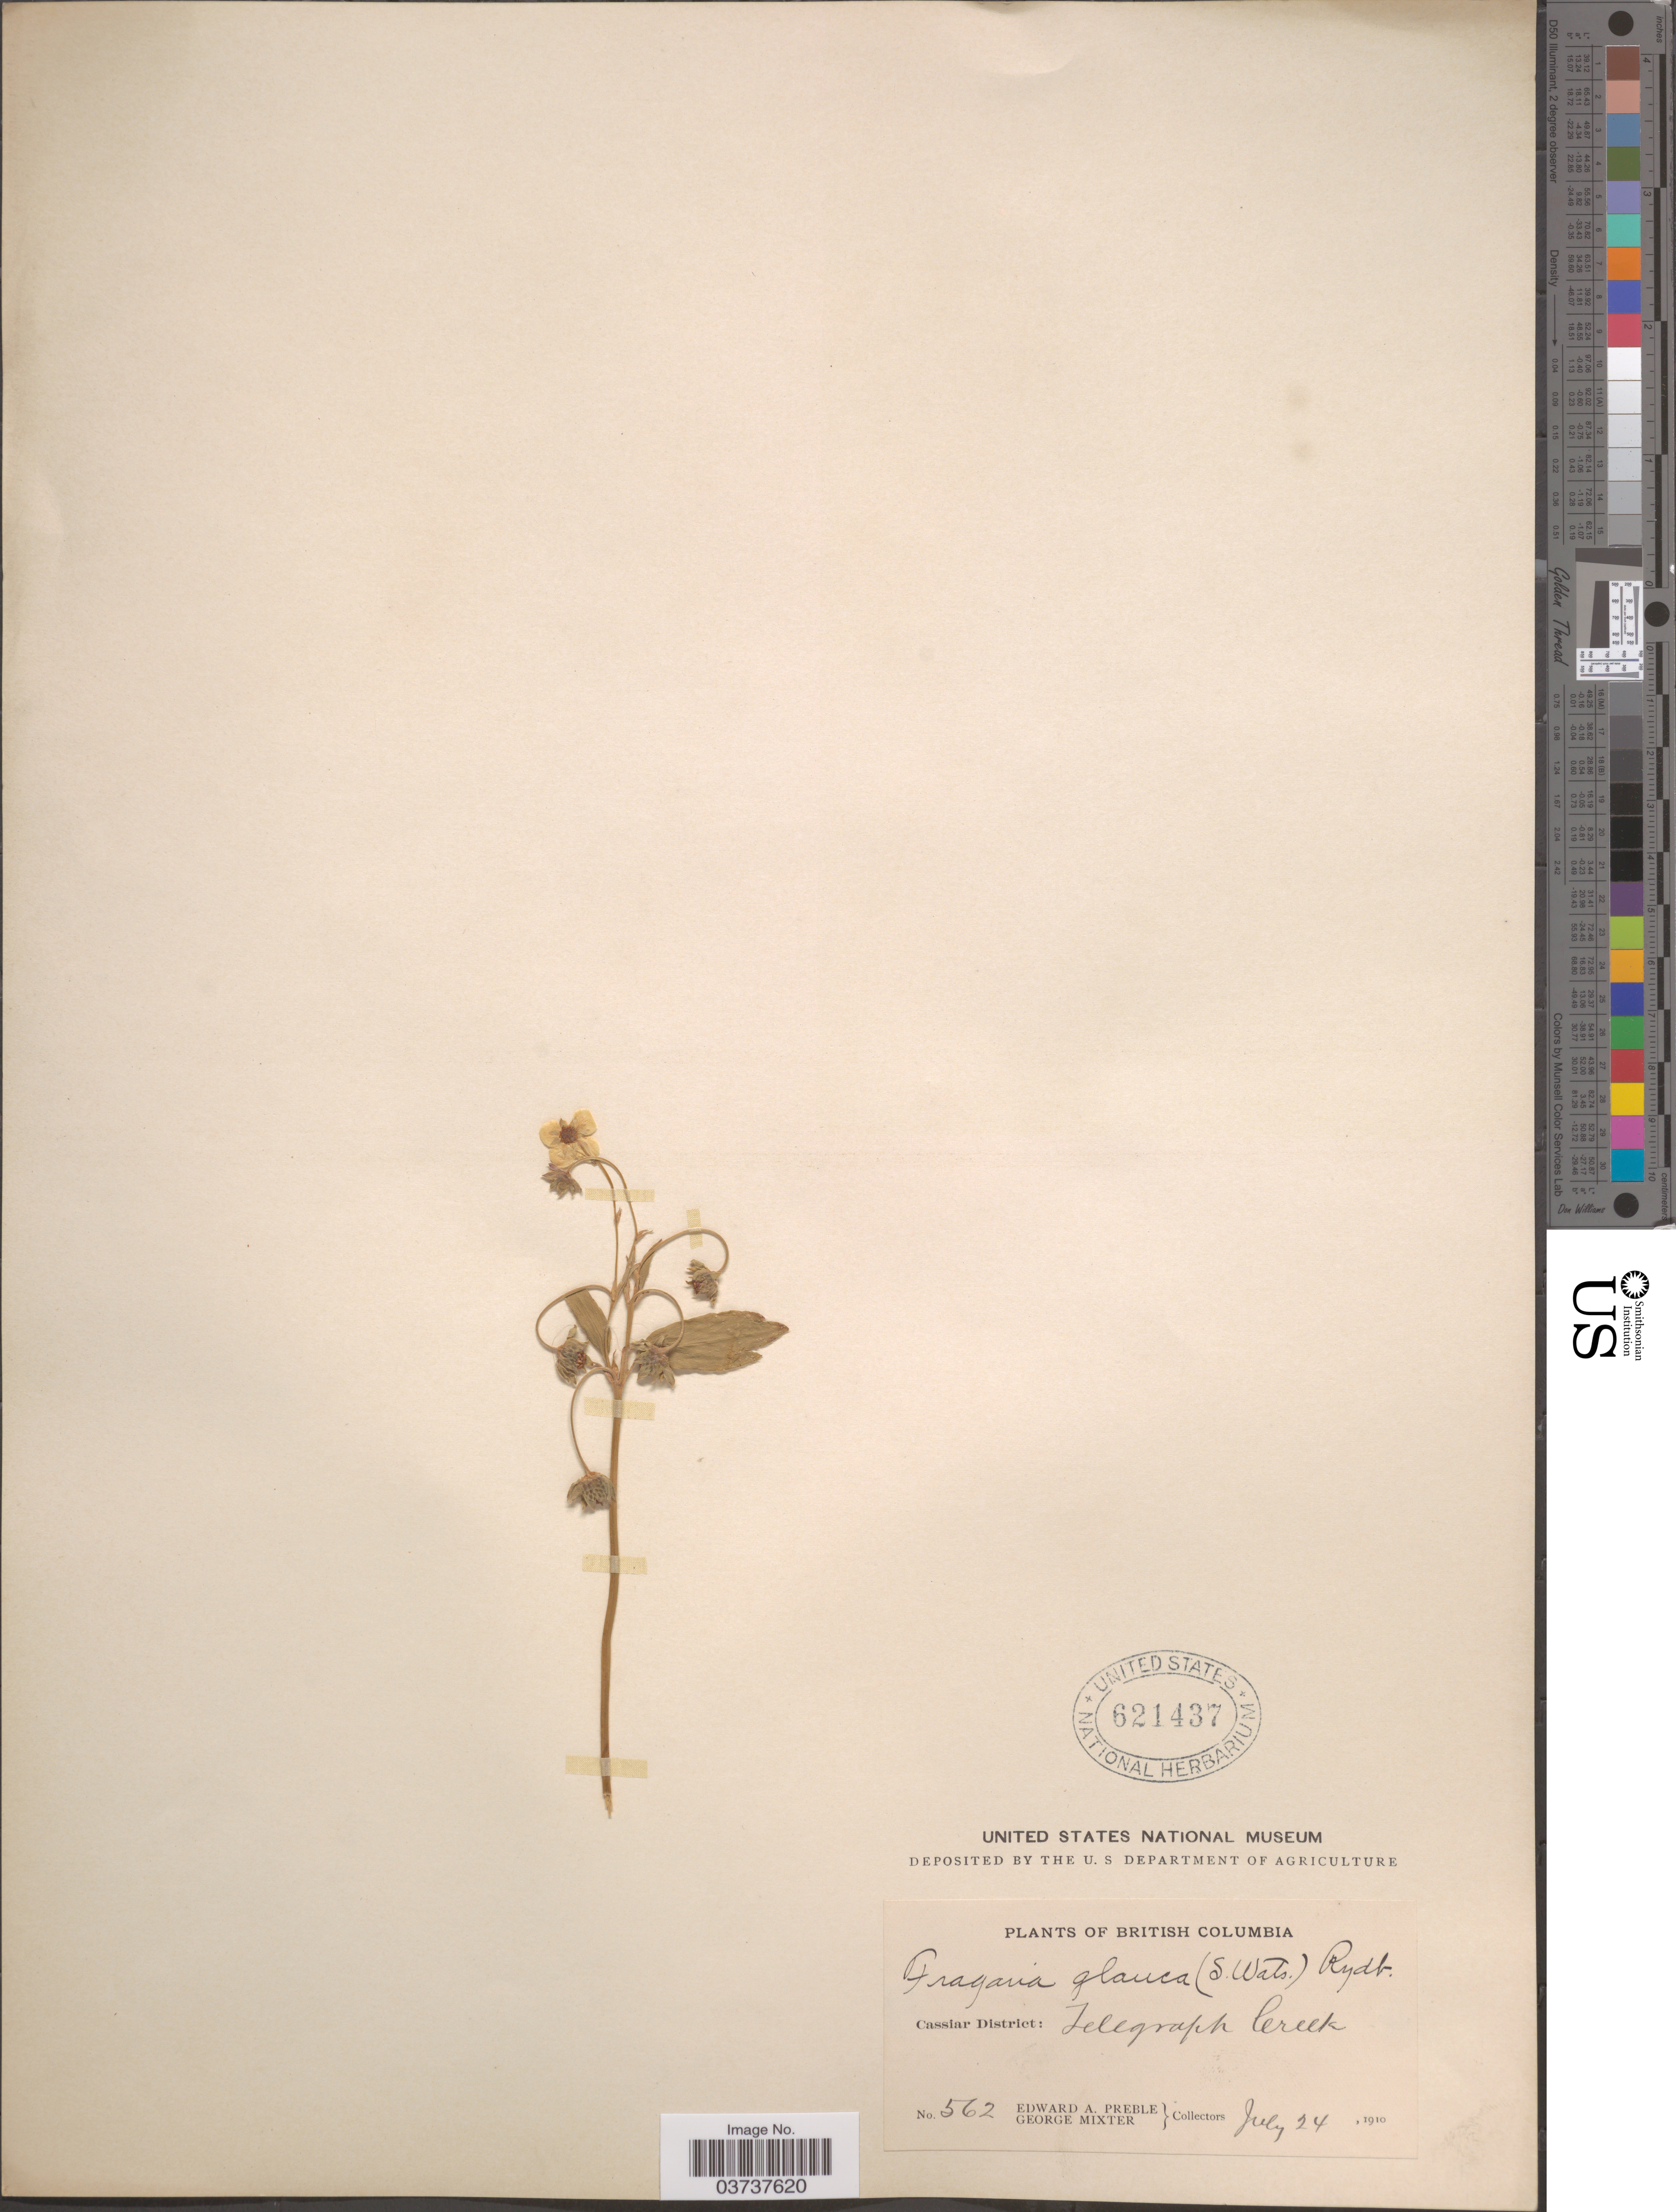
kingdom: Plantae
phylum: Tracheophyta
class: Magnoliopsida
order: Rosales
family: Rosaceae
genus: Fragaria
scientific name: Fragaria virginiana subsp. glauca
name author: (S. Watson) Staudt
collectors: E. Preble & G. Mixter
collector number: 562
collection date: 1910-07-24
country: Canada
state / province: British Columbia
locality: Cassiar District: Telegraph Creek.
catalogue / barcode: US 621437